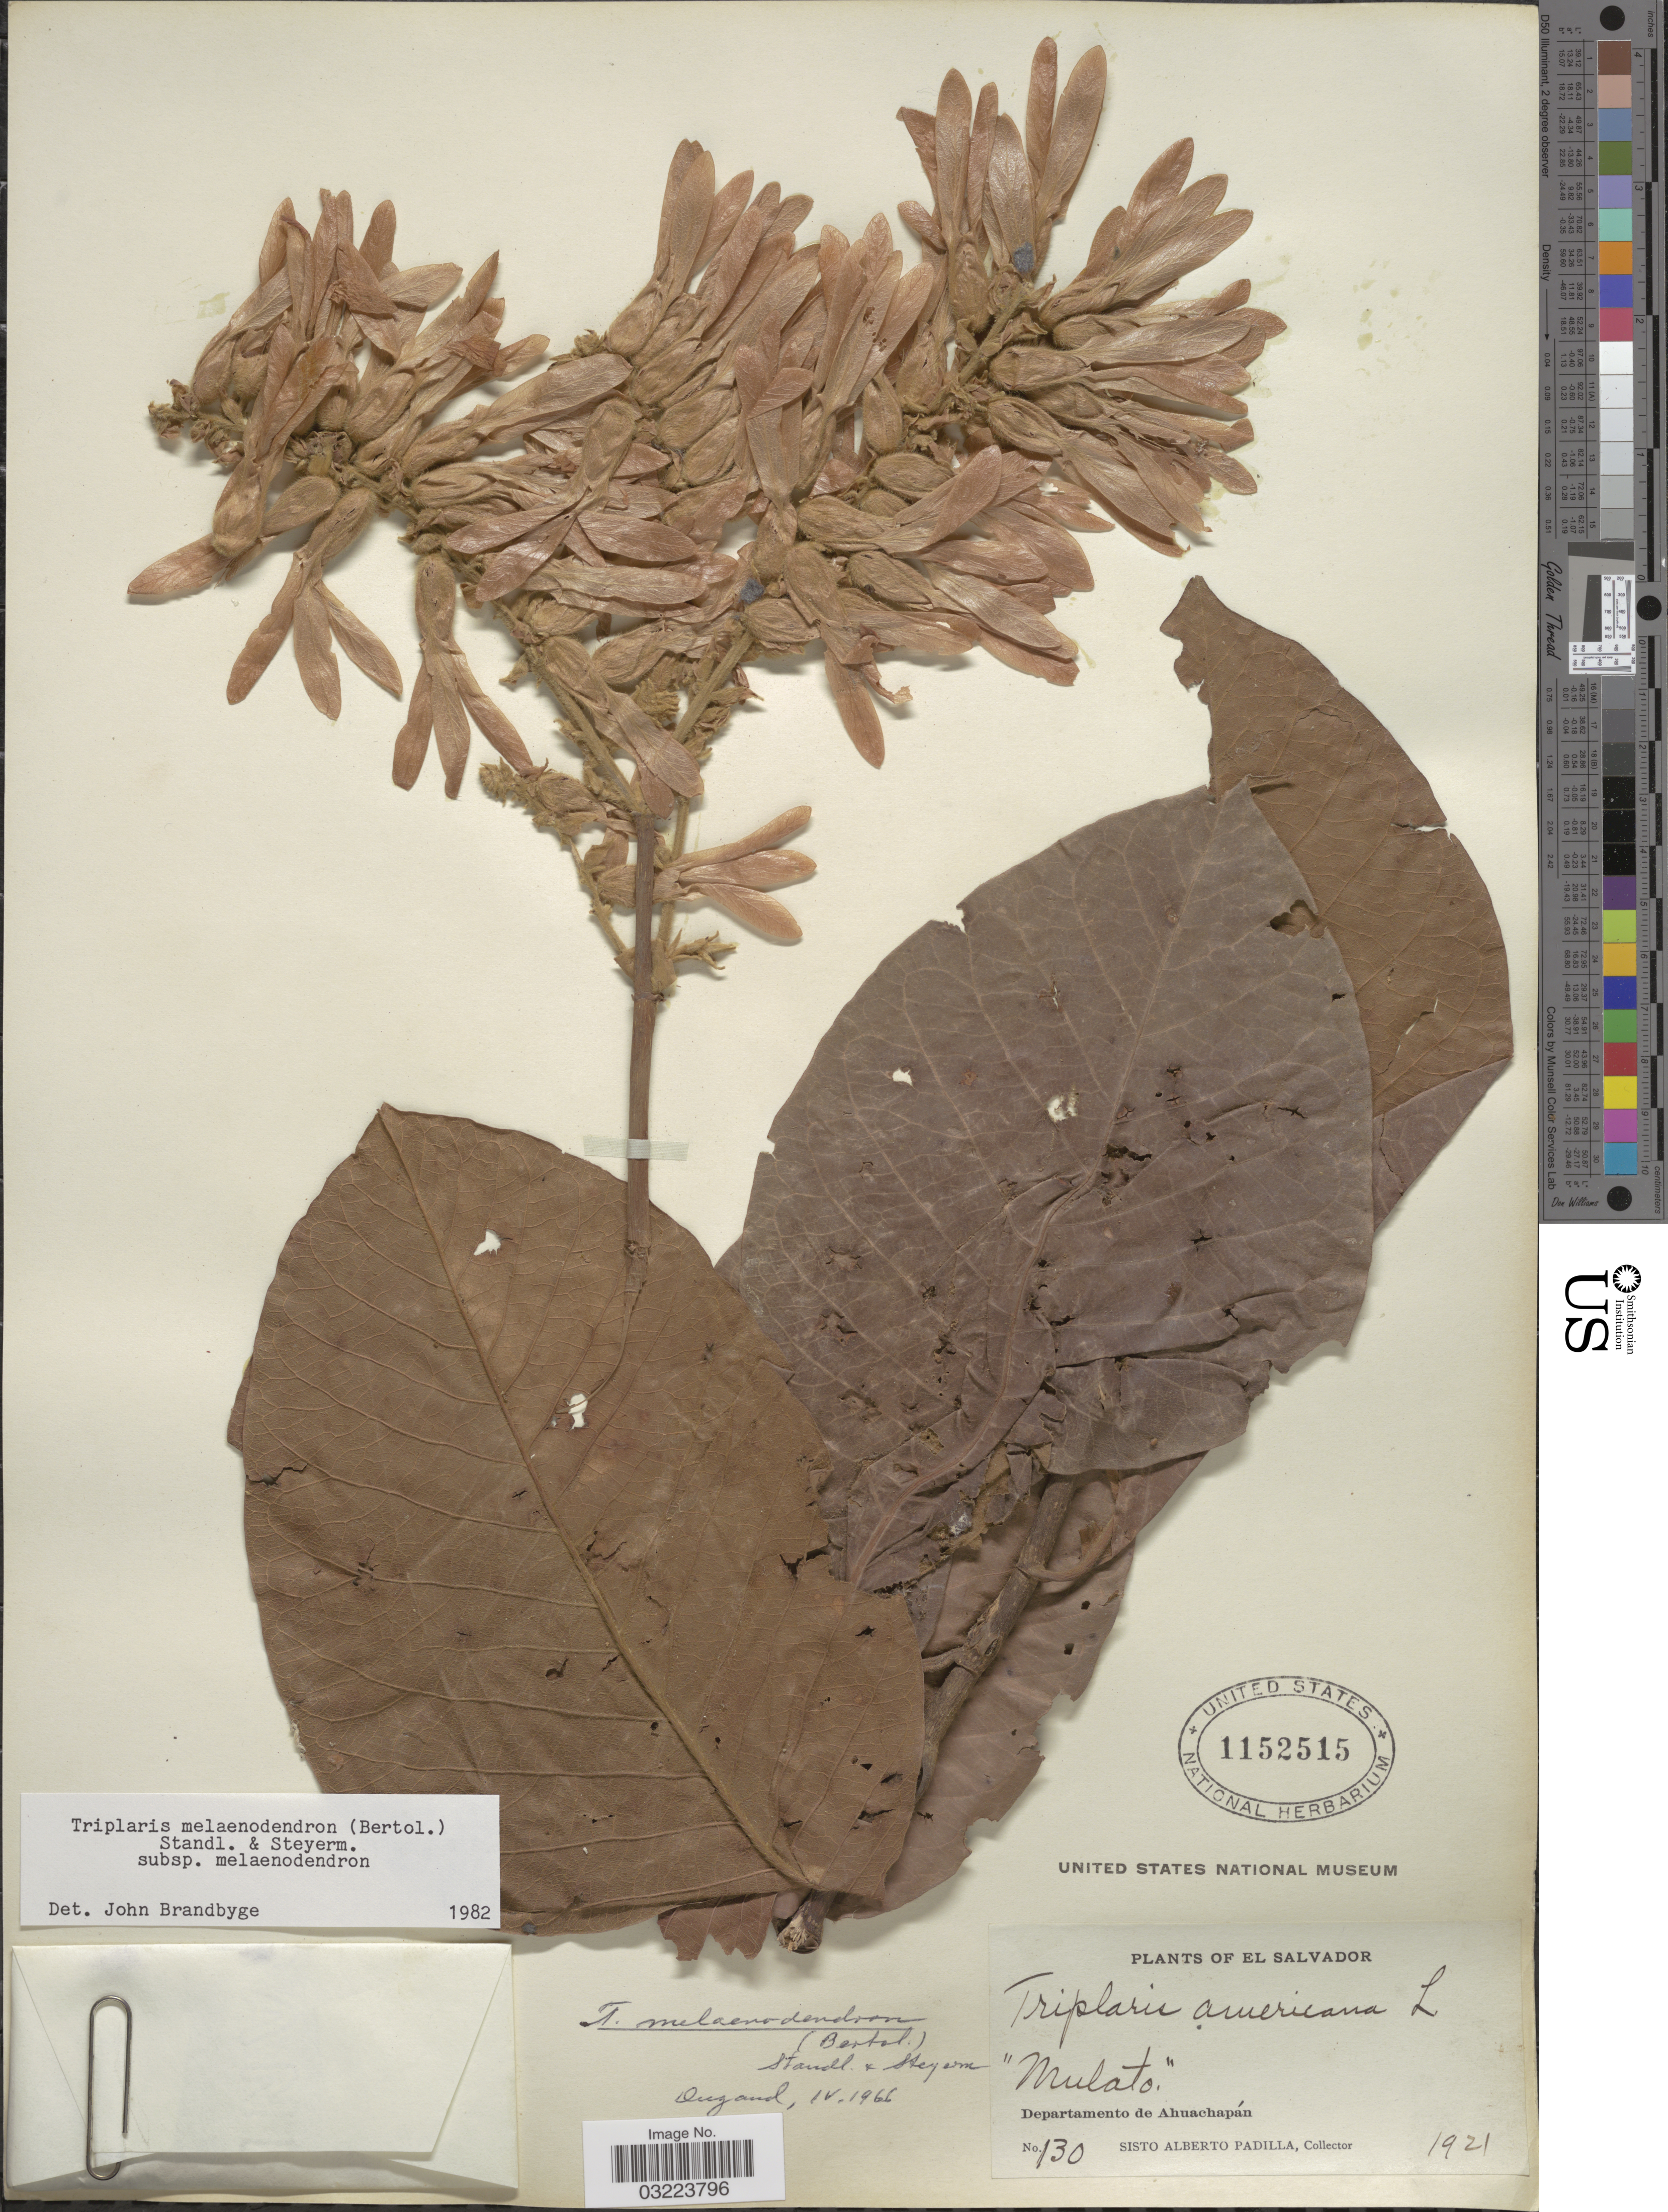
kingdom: Plantae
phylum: Tracheophyta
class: Magnoliopsida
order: Caryophyllales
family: Polygonaceae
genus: Triplaris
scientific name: Triplaris melaenodendron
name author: (Bertol.) Standl. & Steyerm.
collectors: S. A. Padilla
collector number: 130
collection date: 1921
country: El Salvador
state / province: Ahuachapan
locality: Departamento de Ahuachapán.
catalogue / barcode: US 1152515